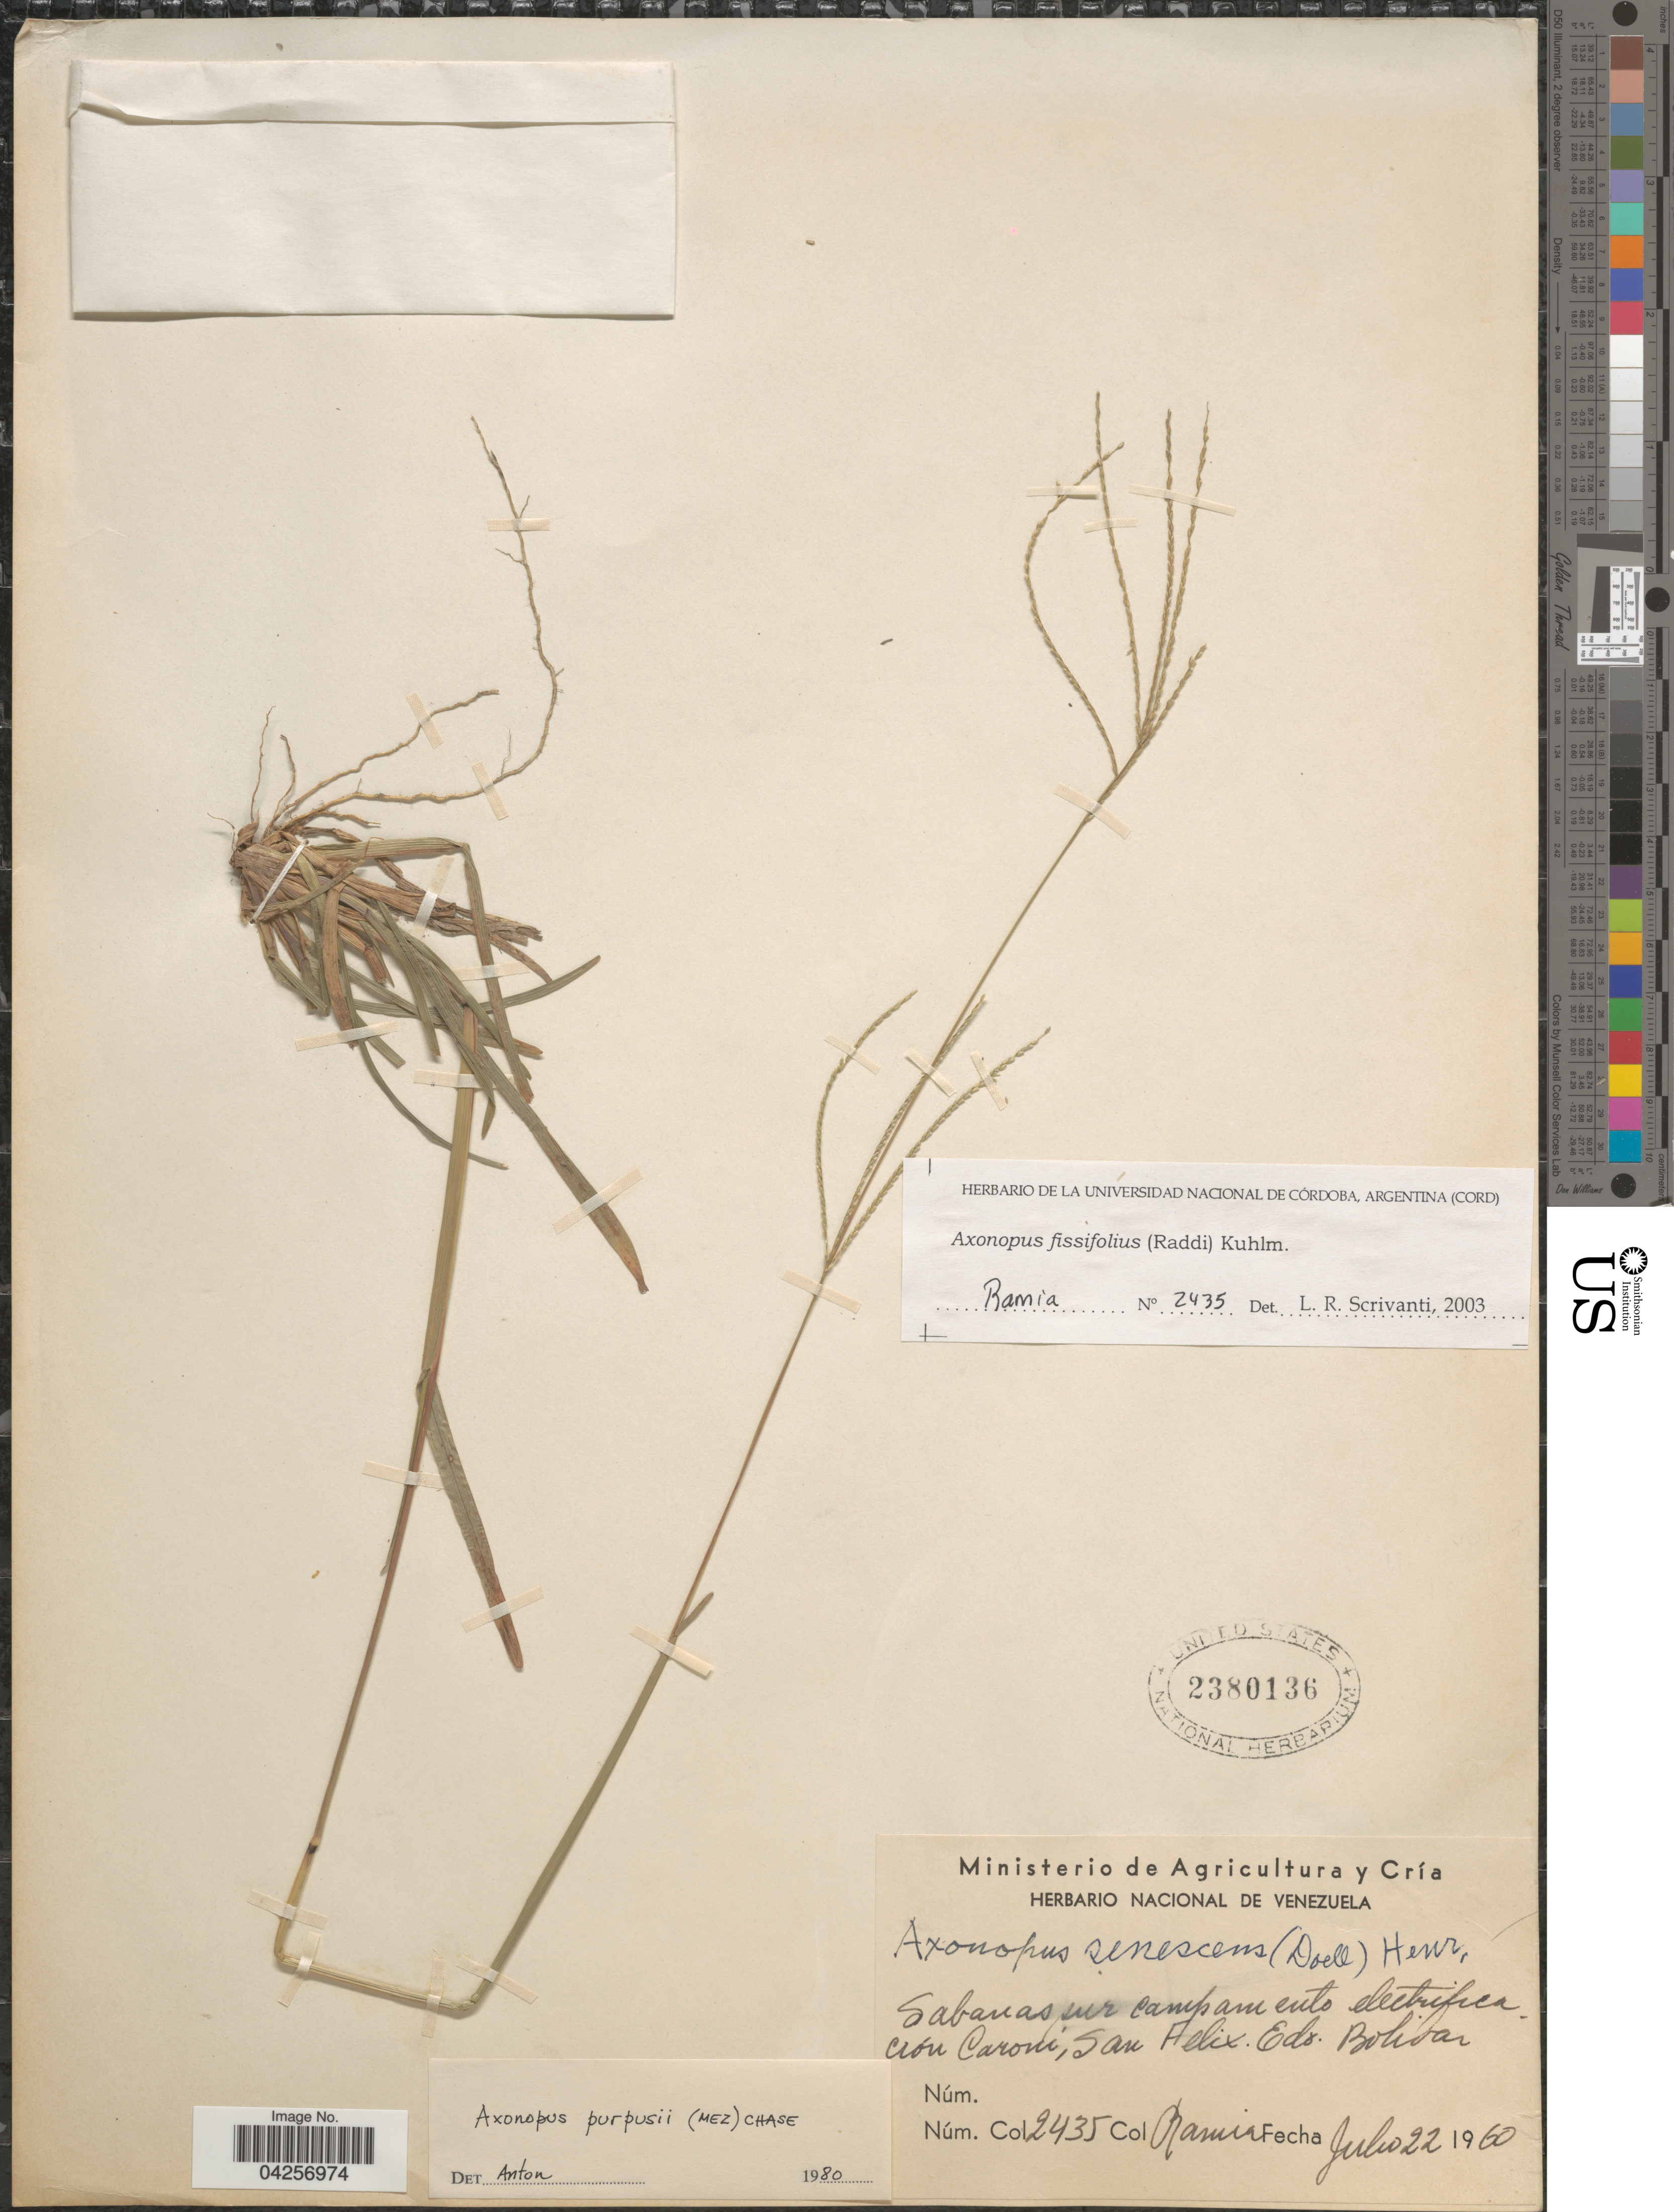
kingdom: Plantae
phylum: Tracheophyta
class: Liliopsida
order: Poales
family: Poaceae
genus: Axonopus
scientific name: Axonopus fissifolius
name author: (Raddi) Kuhlm.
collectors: -- Ramia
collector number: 2435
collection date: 1960-07-22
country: Venezuela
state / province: Bolivar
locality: Sabanas sur campamento electrificacion Caroni, San Felix.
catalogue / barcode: US 2380136